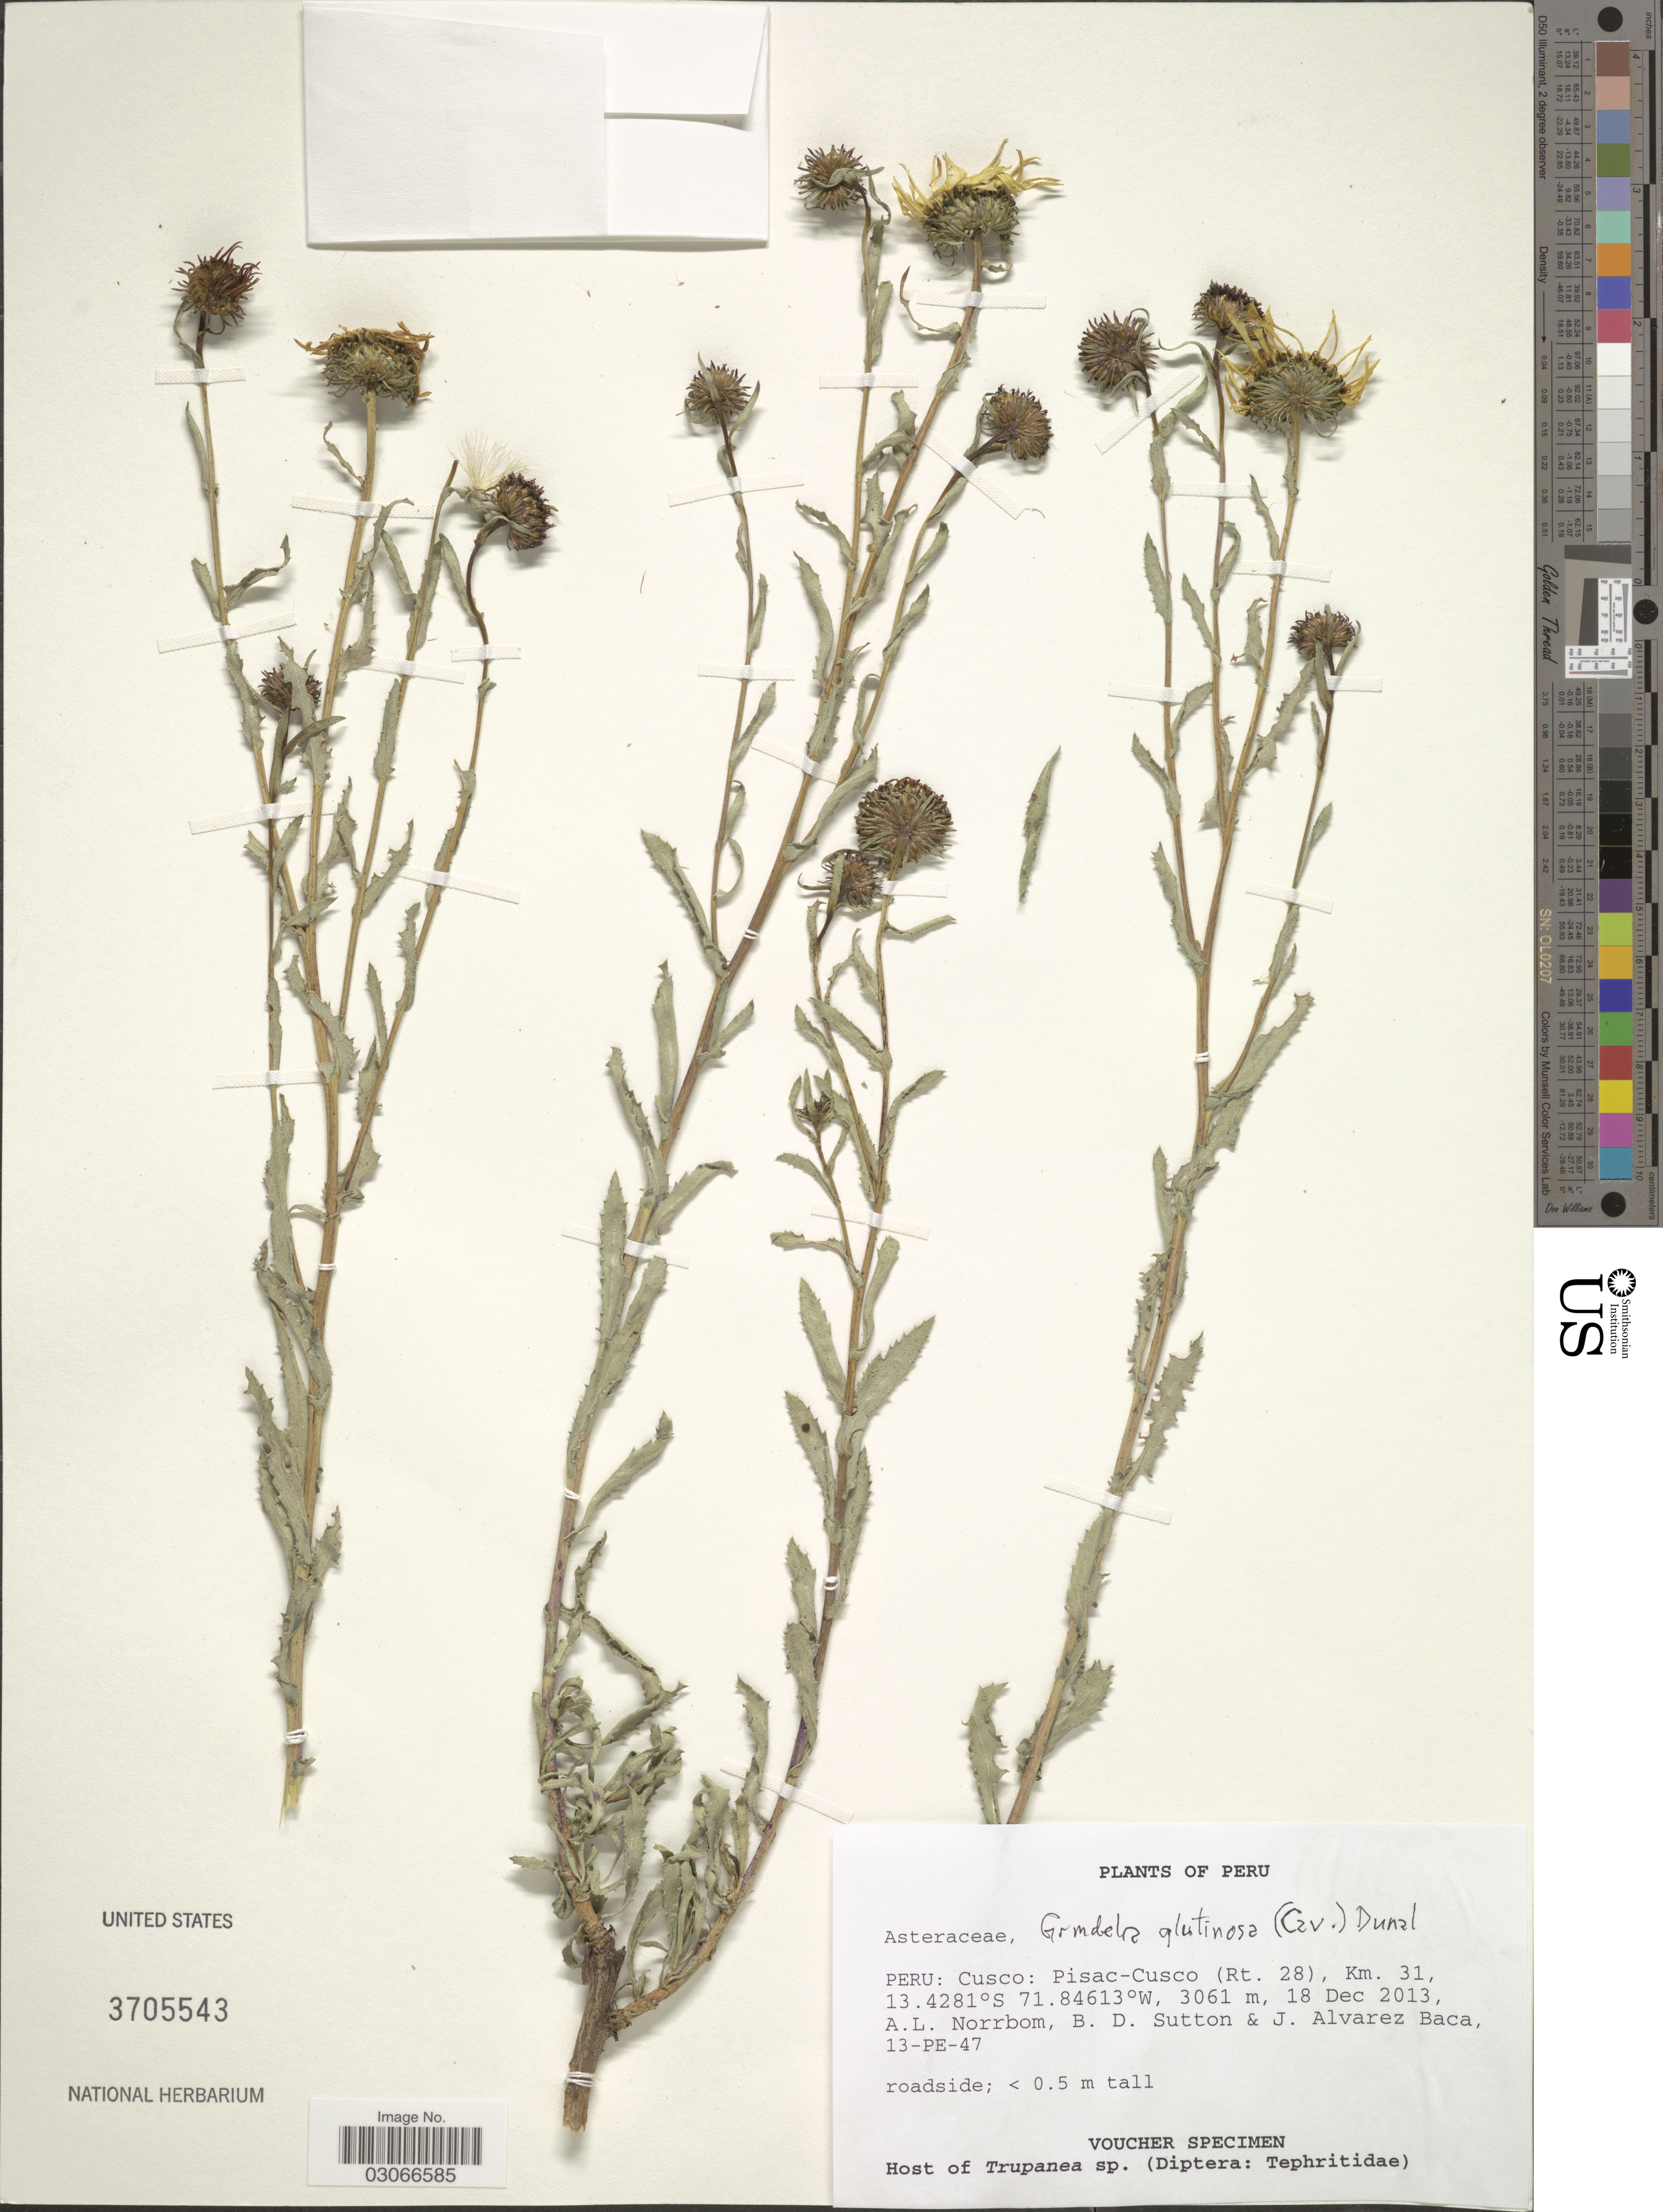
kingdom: Plantae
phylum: Tracheophyta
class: Magnoliopsida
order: Asterales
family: Asteraceae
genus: Grindelia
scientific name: Grindelia glutinosa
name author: (Cav.) Dunal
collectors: A. L. Norrbom, B. Sutton & J. Baca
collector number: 13-PE-47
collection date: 2013-12-18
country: Peru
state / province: Cusco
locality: Pisac-Cusco (Rt. 28), Km. 31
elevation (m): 3061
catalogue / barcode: US 3705543